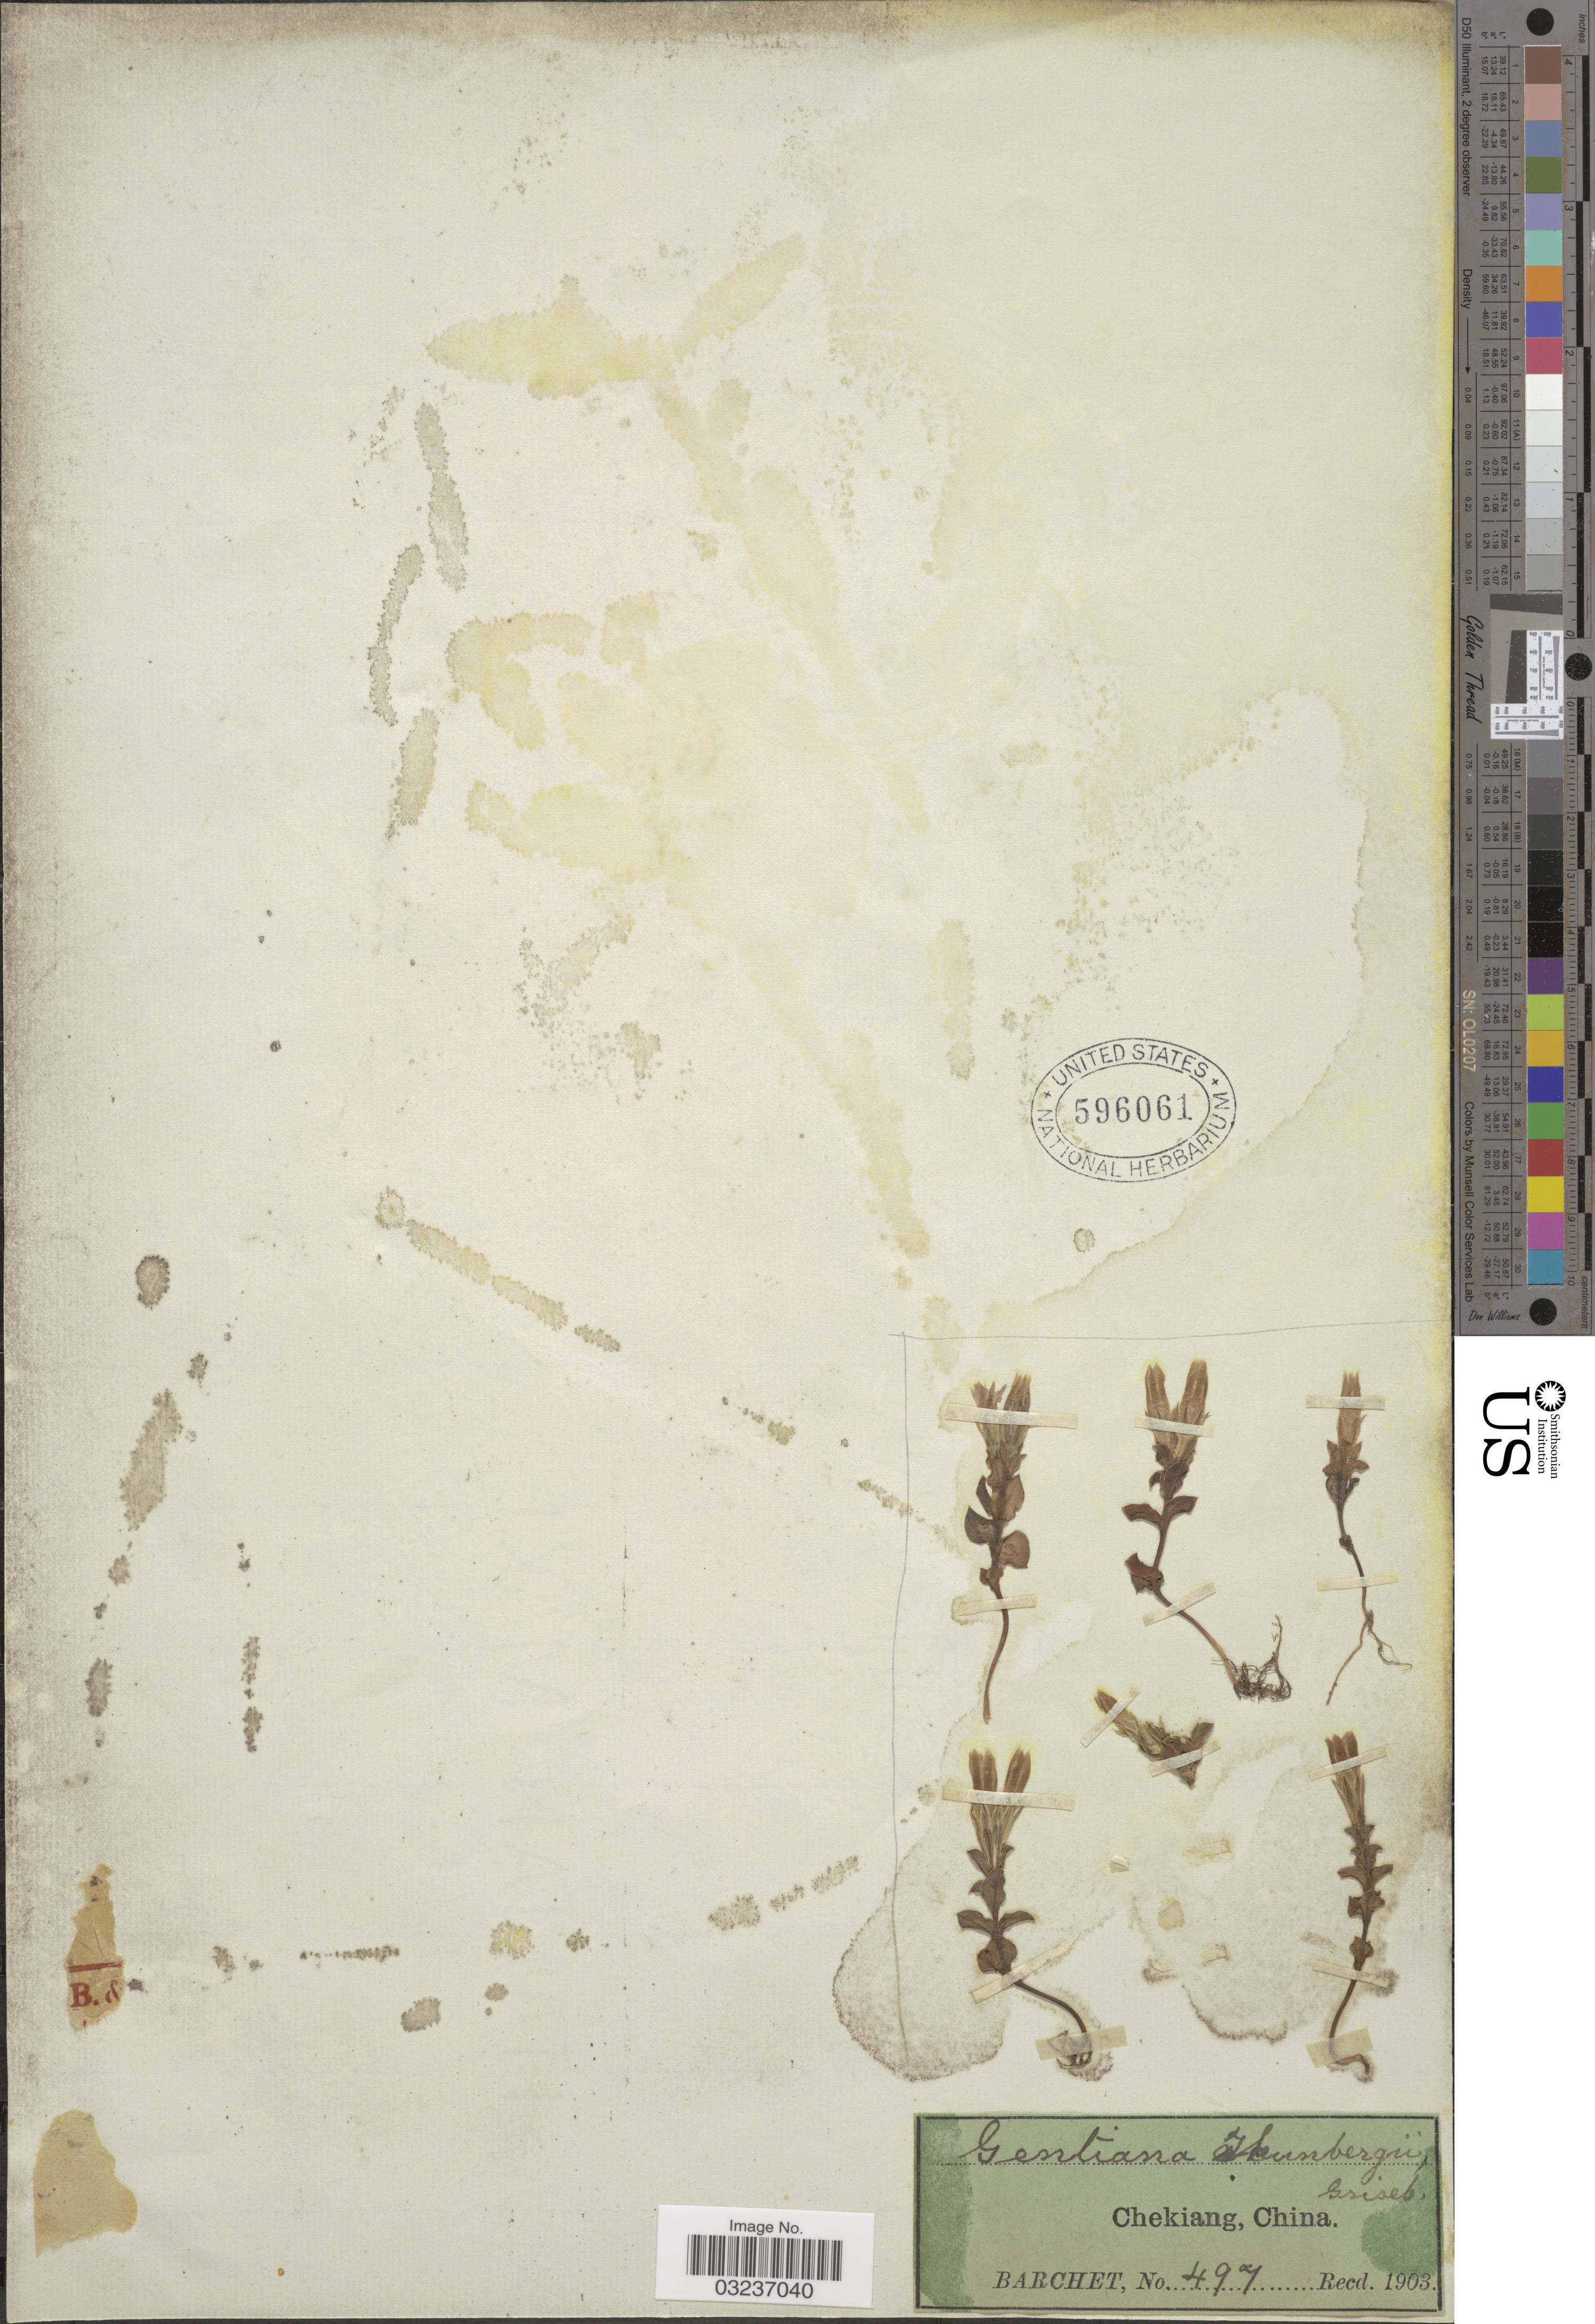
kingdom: Plantae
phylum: Tracheophyta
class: Magnoliopsida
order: Gentianales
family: Gentianaceae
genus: Gentiana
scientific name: Gentiana thunbergii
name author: (G. Don) Griseb.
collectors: S. P. Barchet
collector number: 497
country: China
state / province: Zhejiang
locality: Chekiang, China.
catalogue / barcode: US 596061